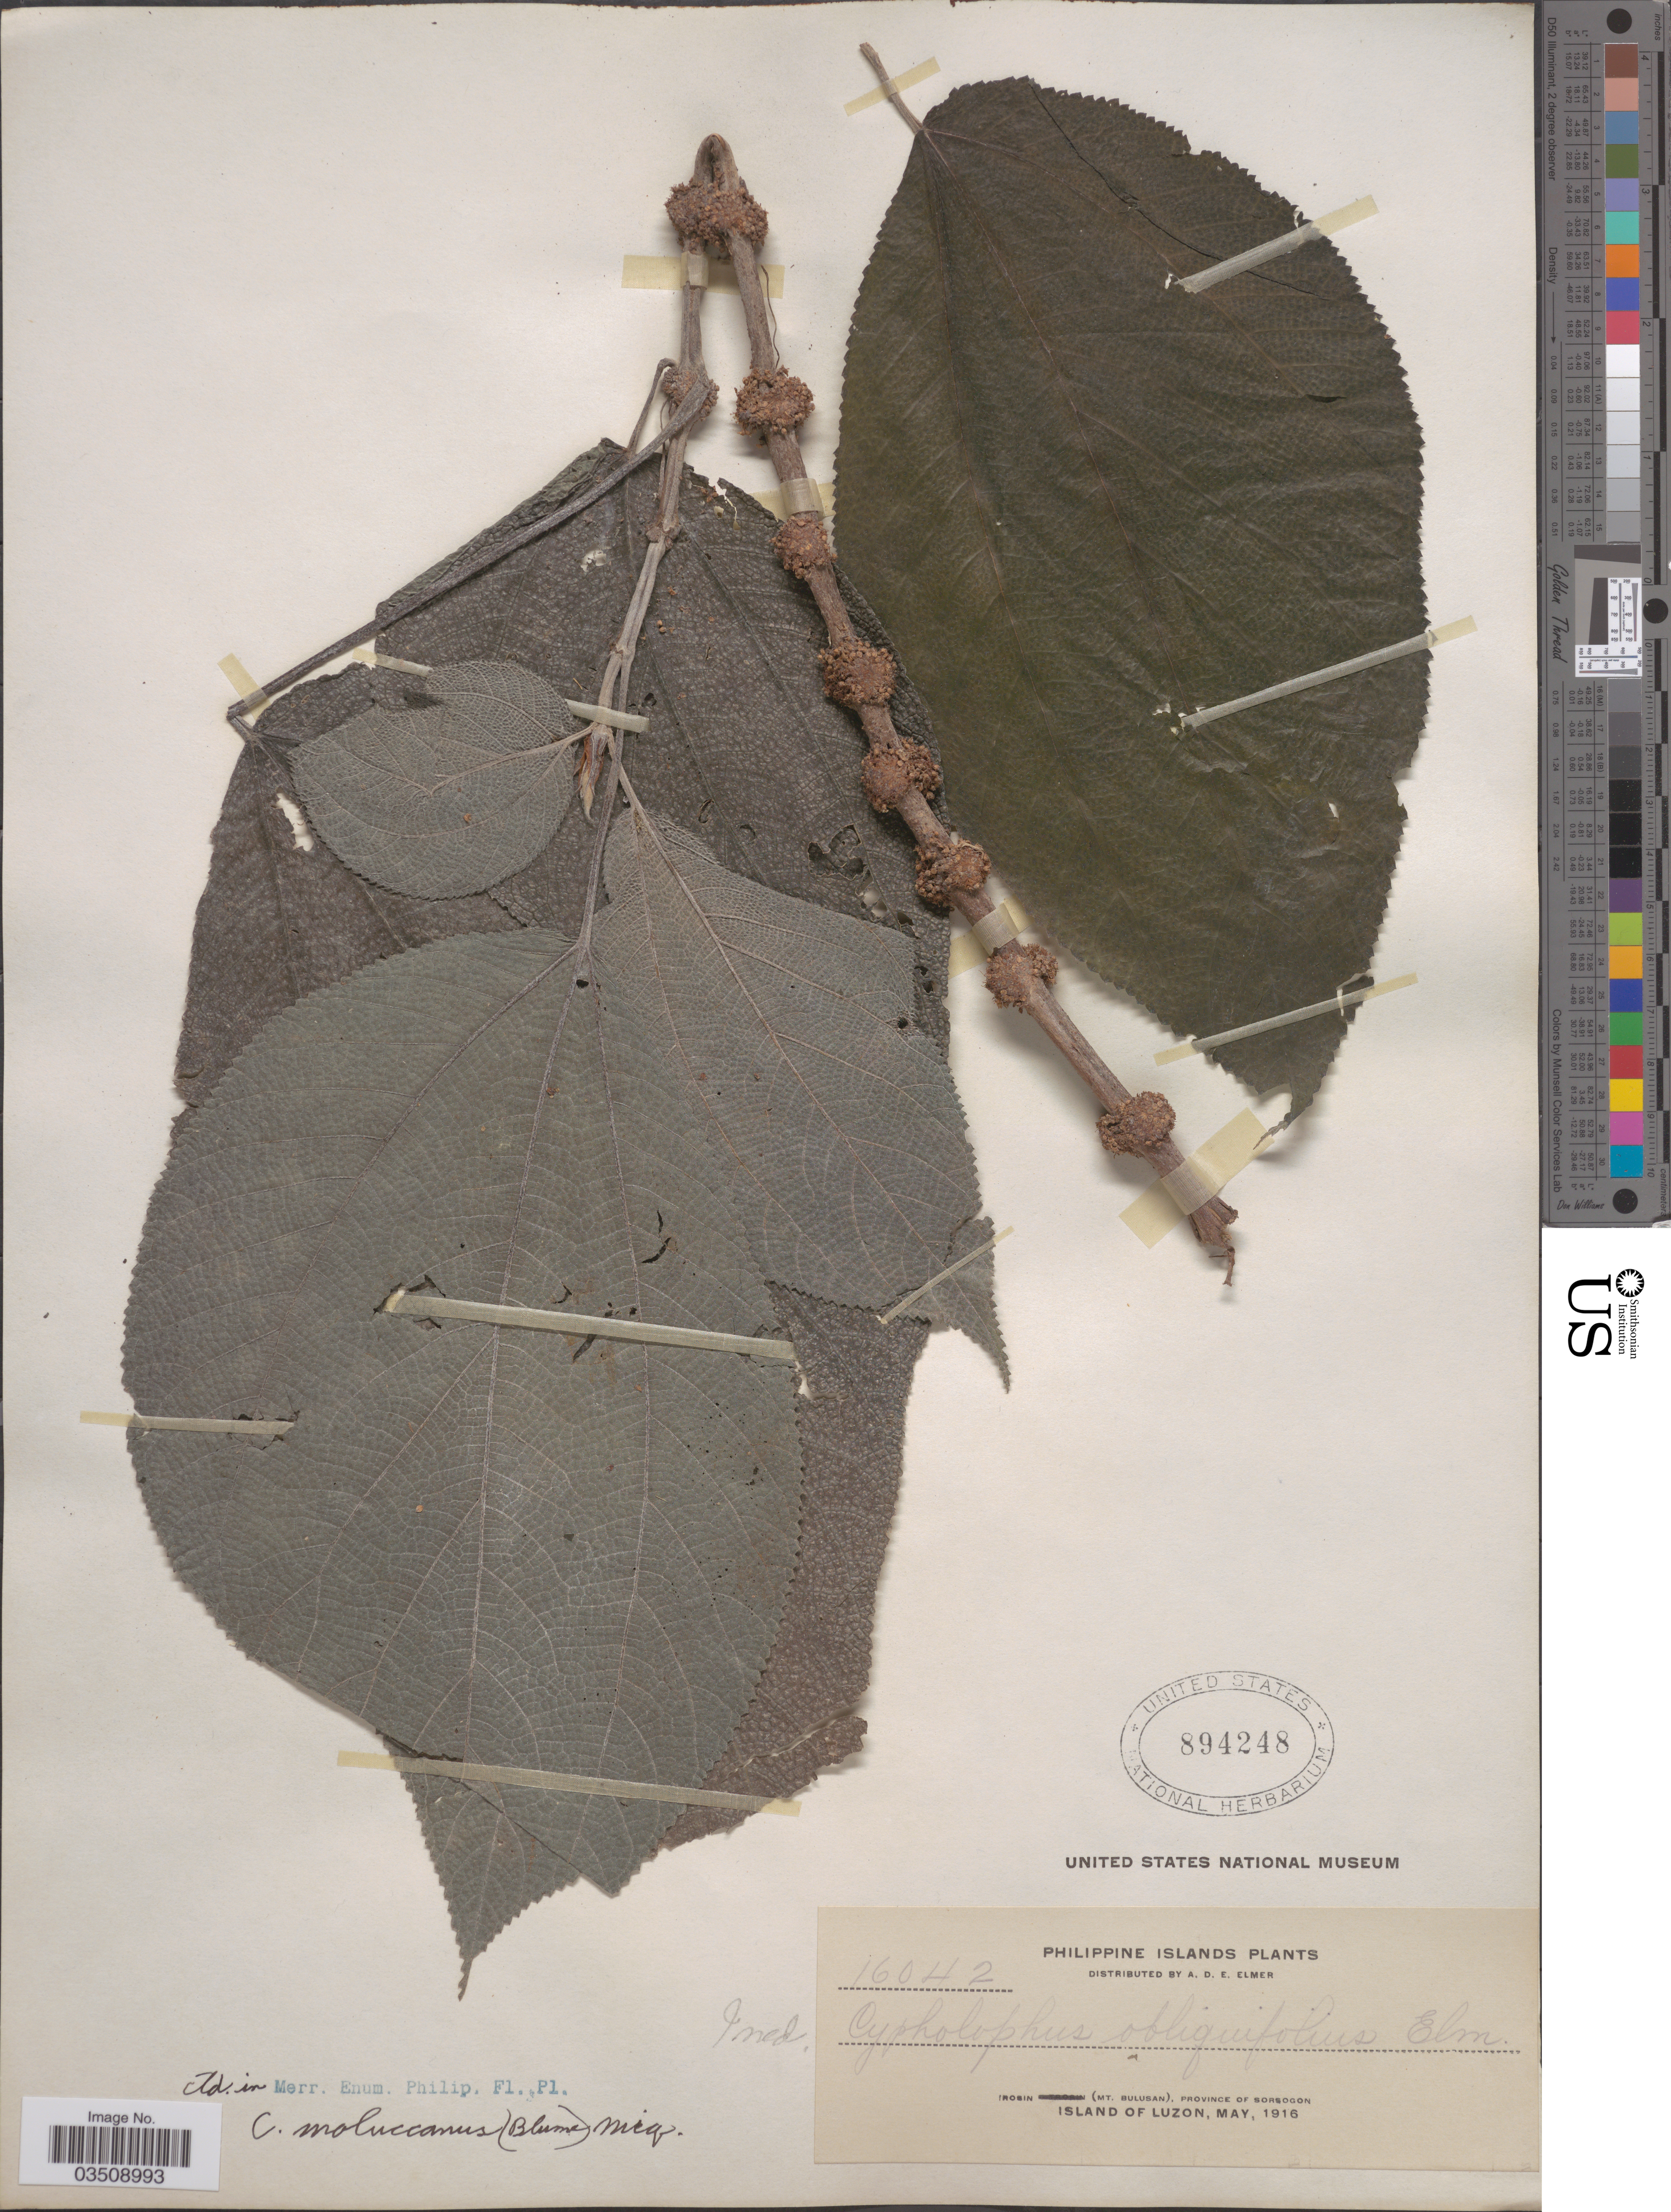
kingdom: Plantae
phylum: Tracheophyta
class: Magnoliopsida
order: Rosales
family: Urticaceae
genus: Cypholophus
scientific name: Cypholophus moluccanus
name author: (Blume) Miq.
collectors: A. D. E. Elmer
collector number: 16042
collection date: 1916-05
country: Philippines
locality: Irosin (Mt. Bulusan), Province of Sorsogon. Island of Luzon.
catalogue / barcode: US 894248